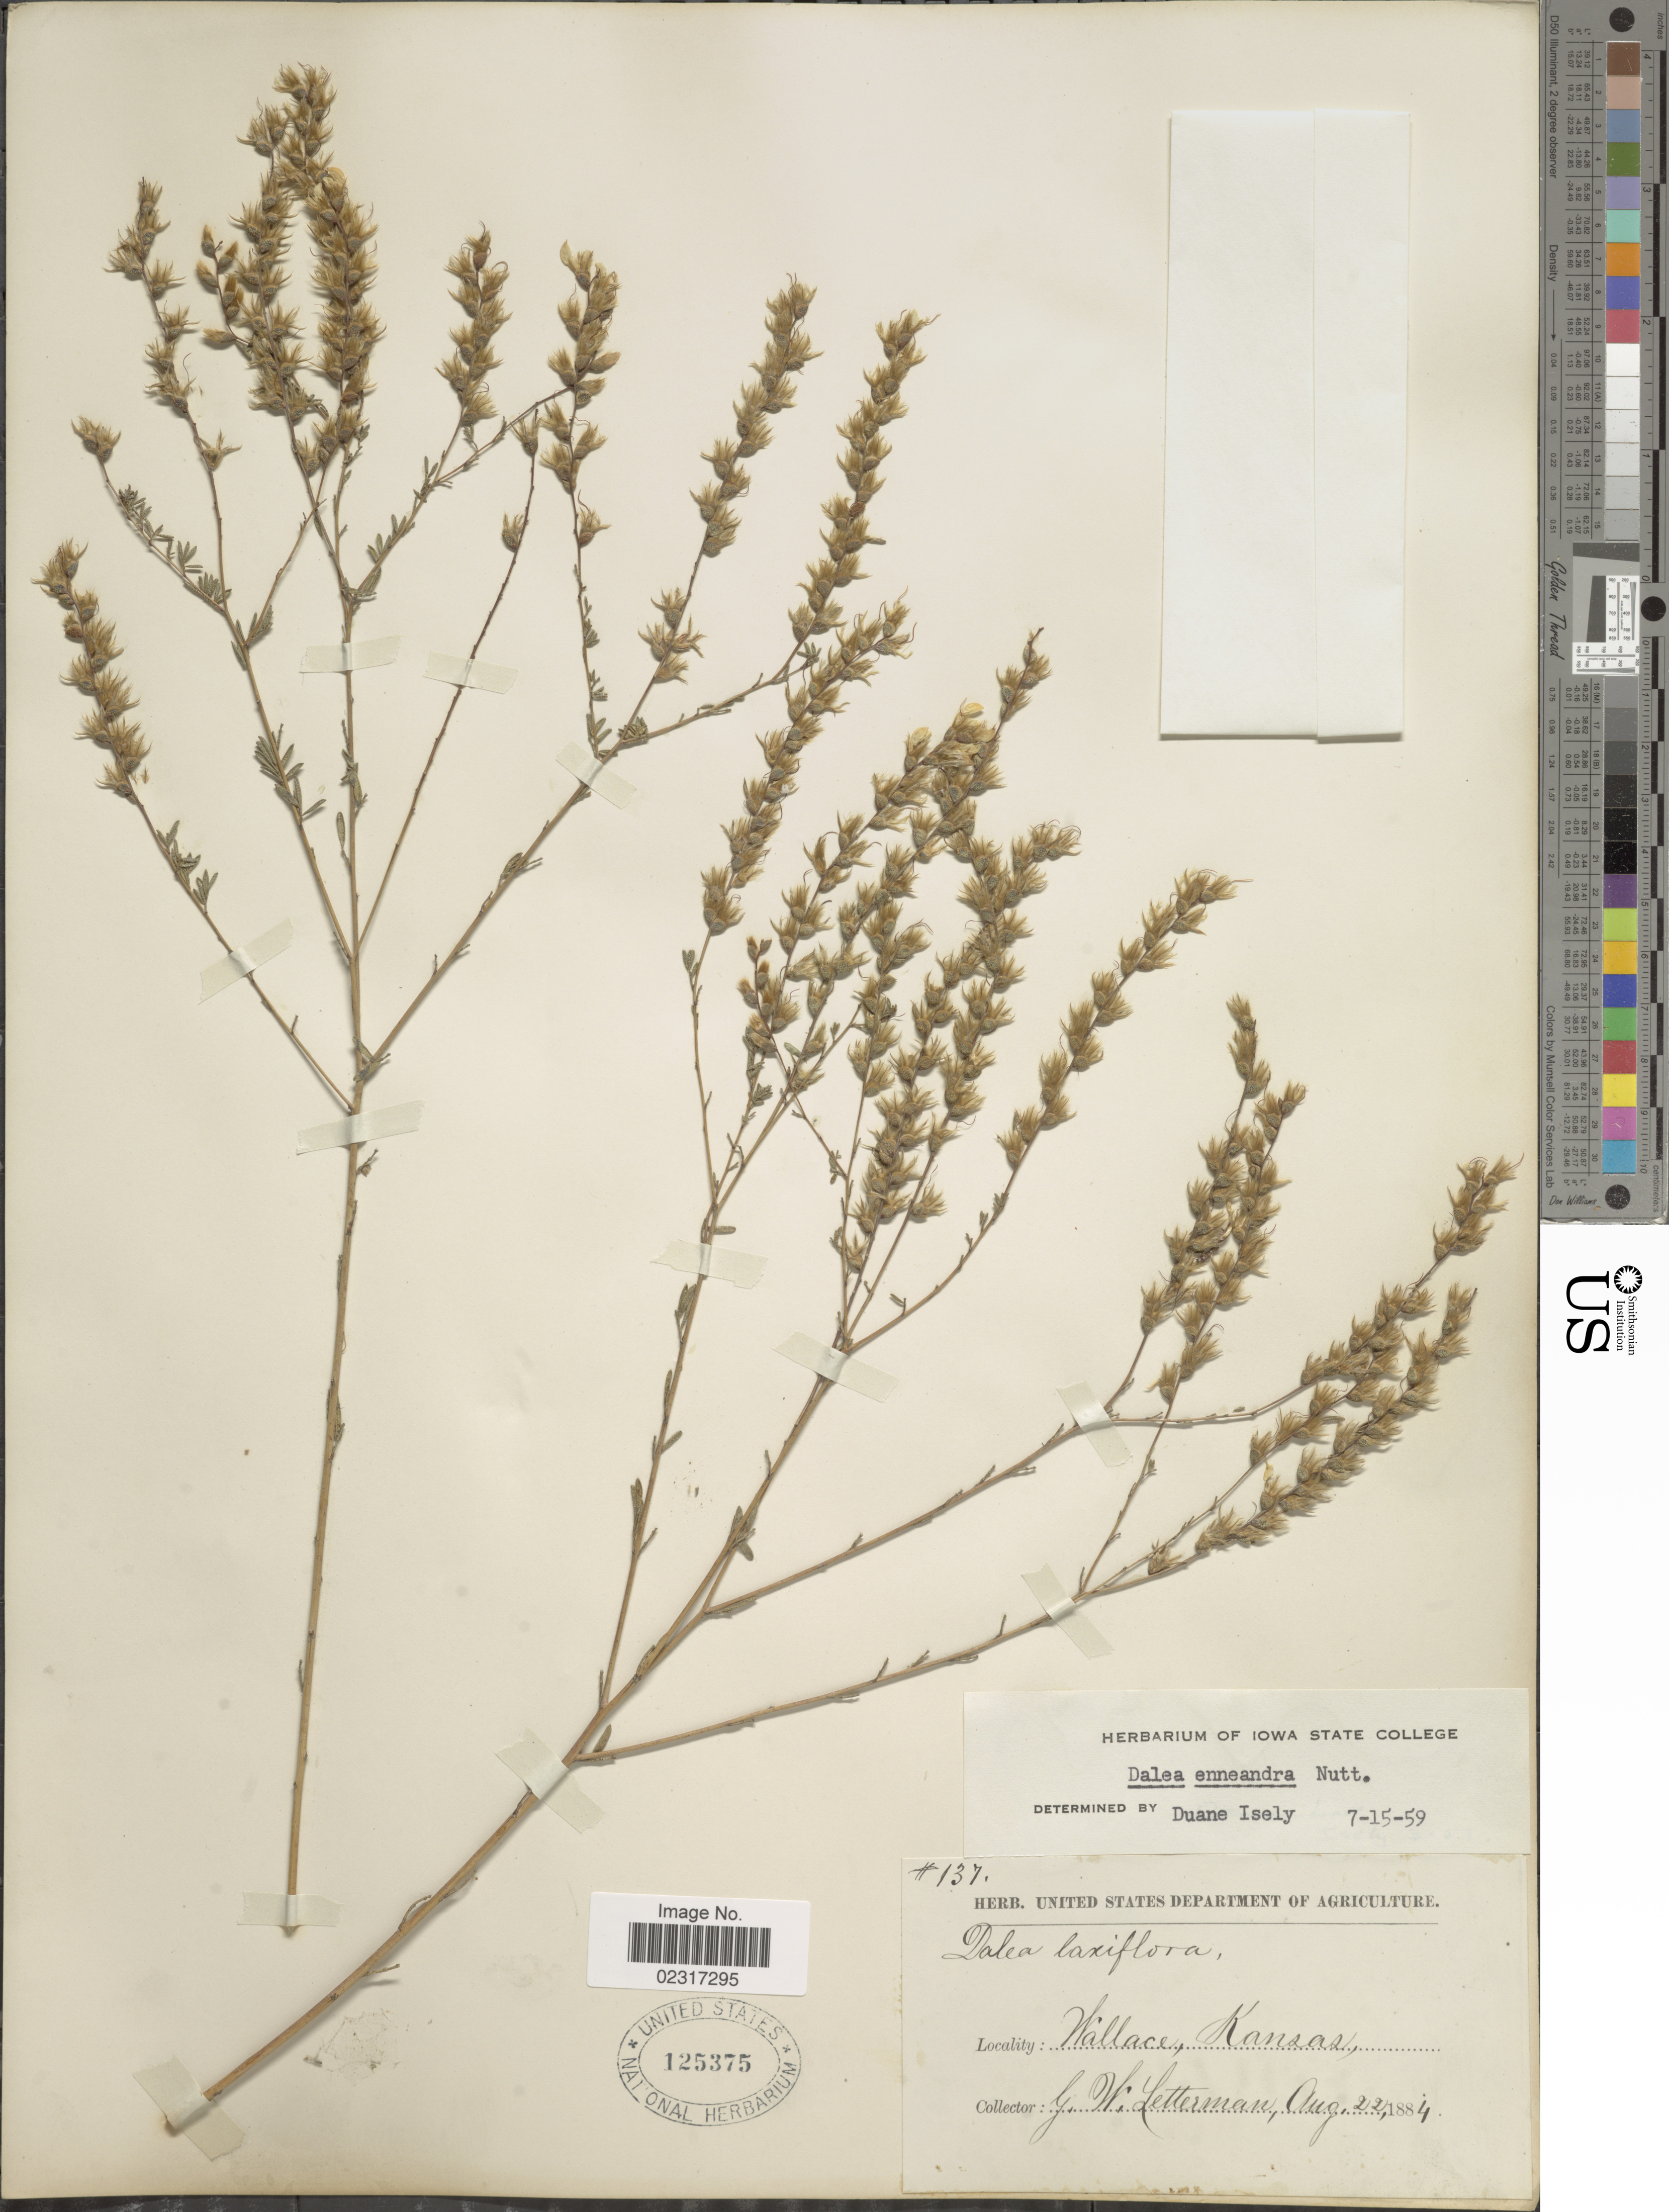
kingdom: Plantae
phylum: Tracheophyta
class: Magnoliopsida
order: Fabales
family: Fabaceae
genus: Dalea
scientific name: Dalea enneandra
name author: Nutt.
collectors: G. W. Letterman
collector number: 137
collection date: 1884-08-22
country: United States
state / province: Kansas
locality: Wallance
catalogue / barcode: US 125375